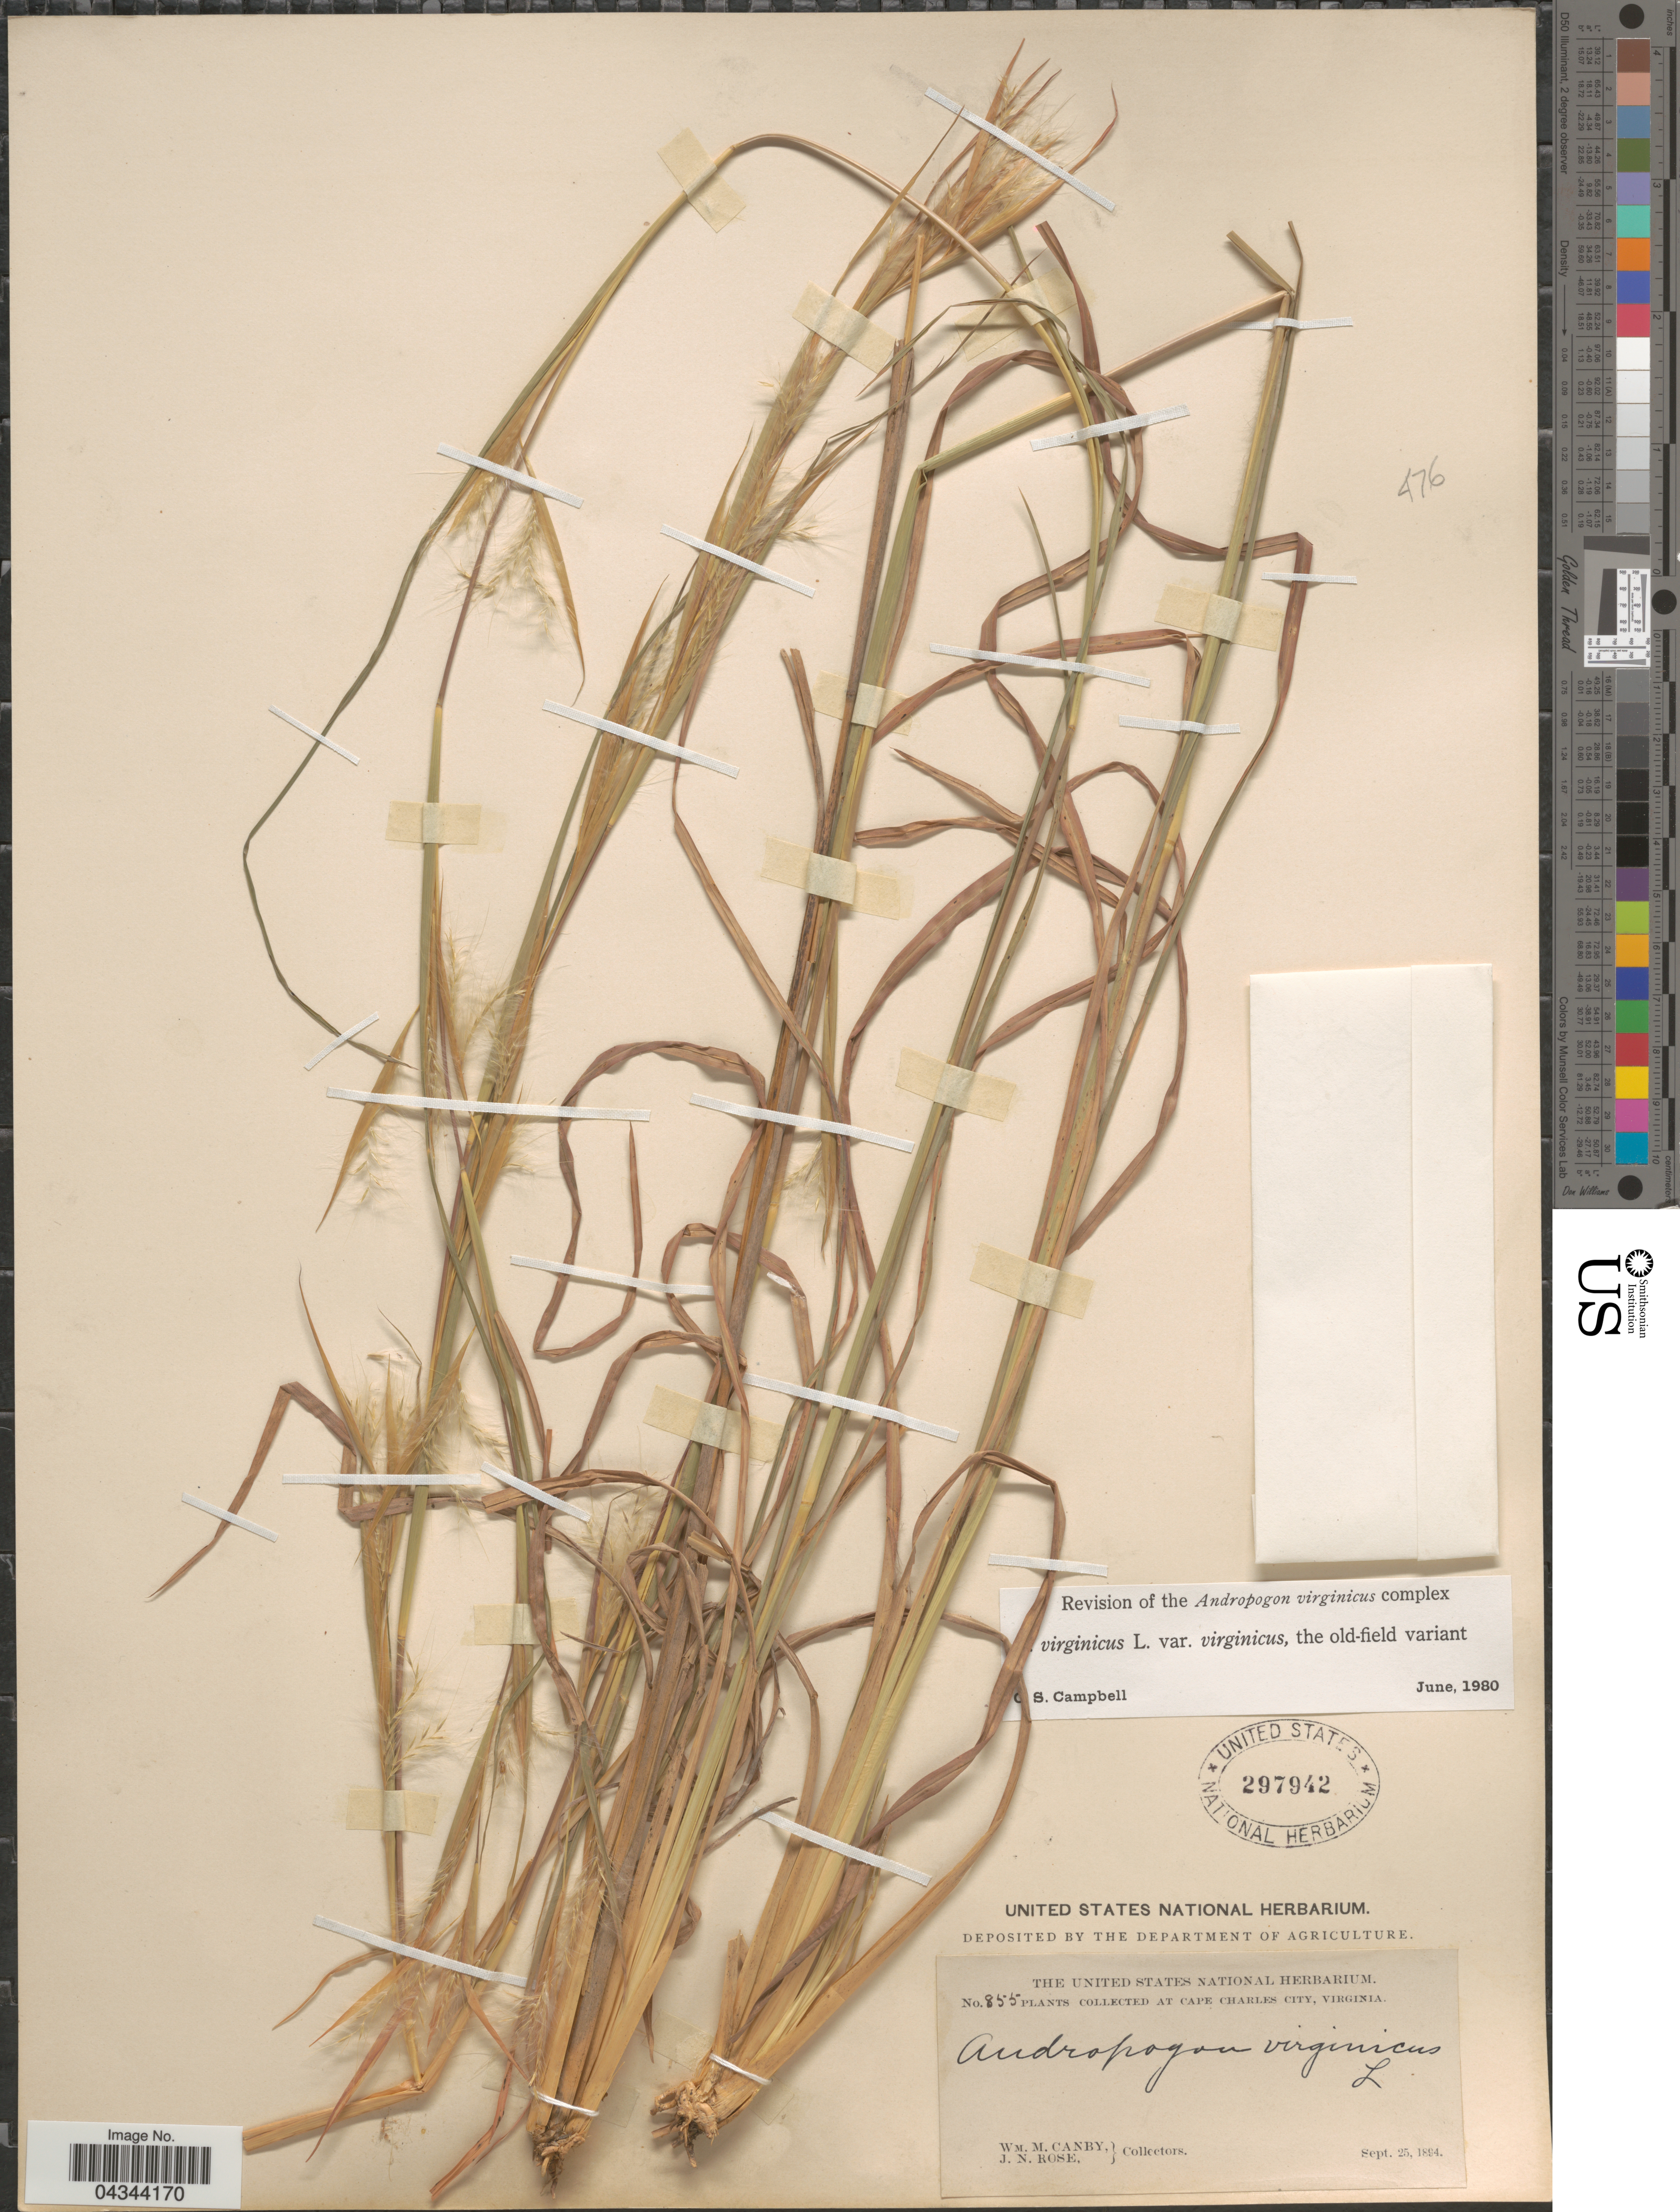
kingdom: Plantae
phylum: Tracheophyta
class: Liliopsida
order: Poales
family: Poaceae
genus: Andropogon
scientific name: Andropogon virginicus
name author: L.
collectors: W. M. Canby & J. N. Rose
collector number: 855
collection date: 1894-09-25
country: United States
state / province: Virginia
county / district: Charles City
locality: At Cape Charles City.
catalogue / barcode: US 297942